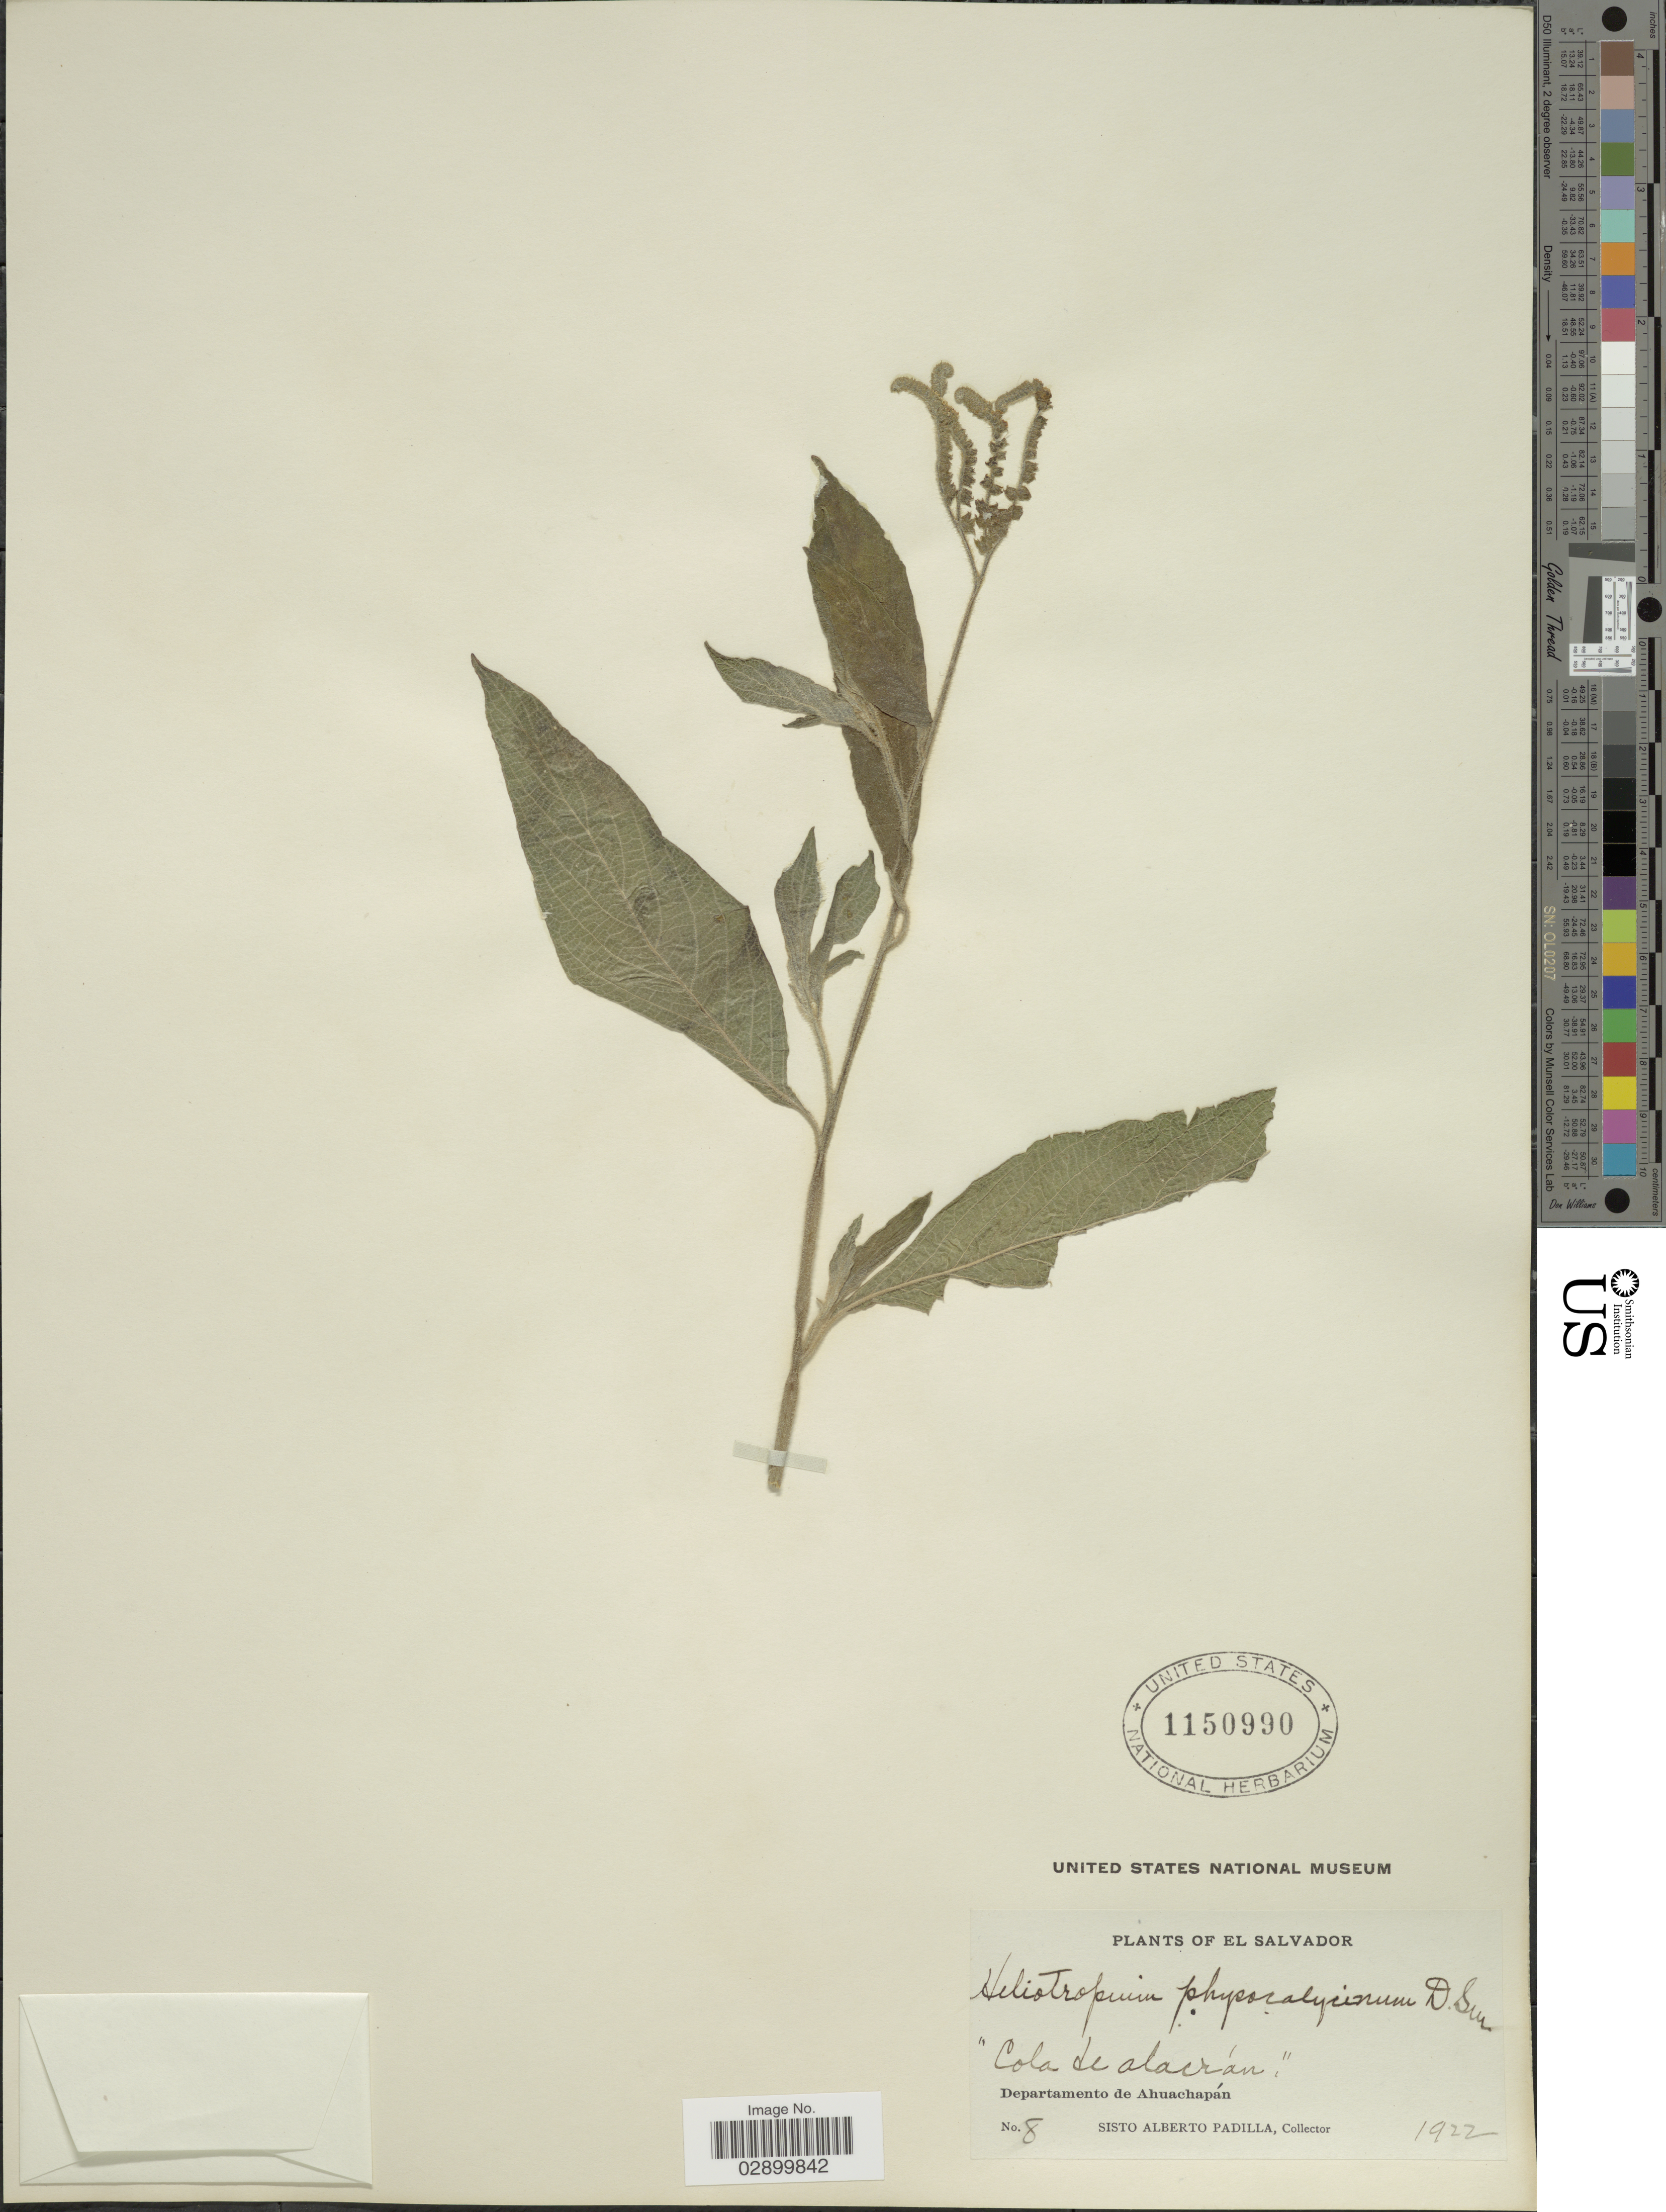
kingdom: Plantae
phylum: Tracheophyta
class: Magnoliopsida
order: Boraginales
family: Heliotropiaceae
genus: Heliotropium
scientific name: Heliotropium rufipilum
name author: (Benth.) I.M. Johnst.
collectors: S. A. Padilla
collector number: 8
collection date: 1922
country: El Salvador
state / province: Ahuachapan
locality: Departamento de Ahuachapán.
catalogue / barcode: US 1150990